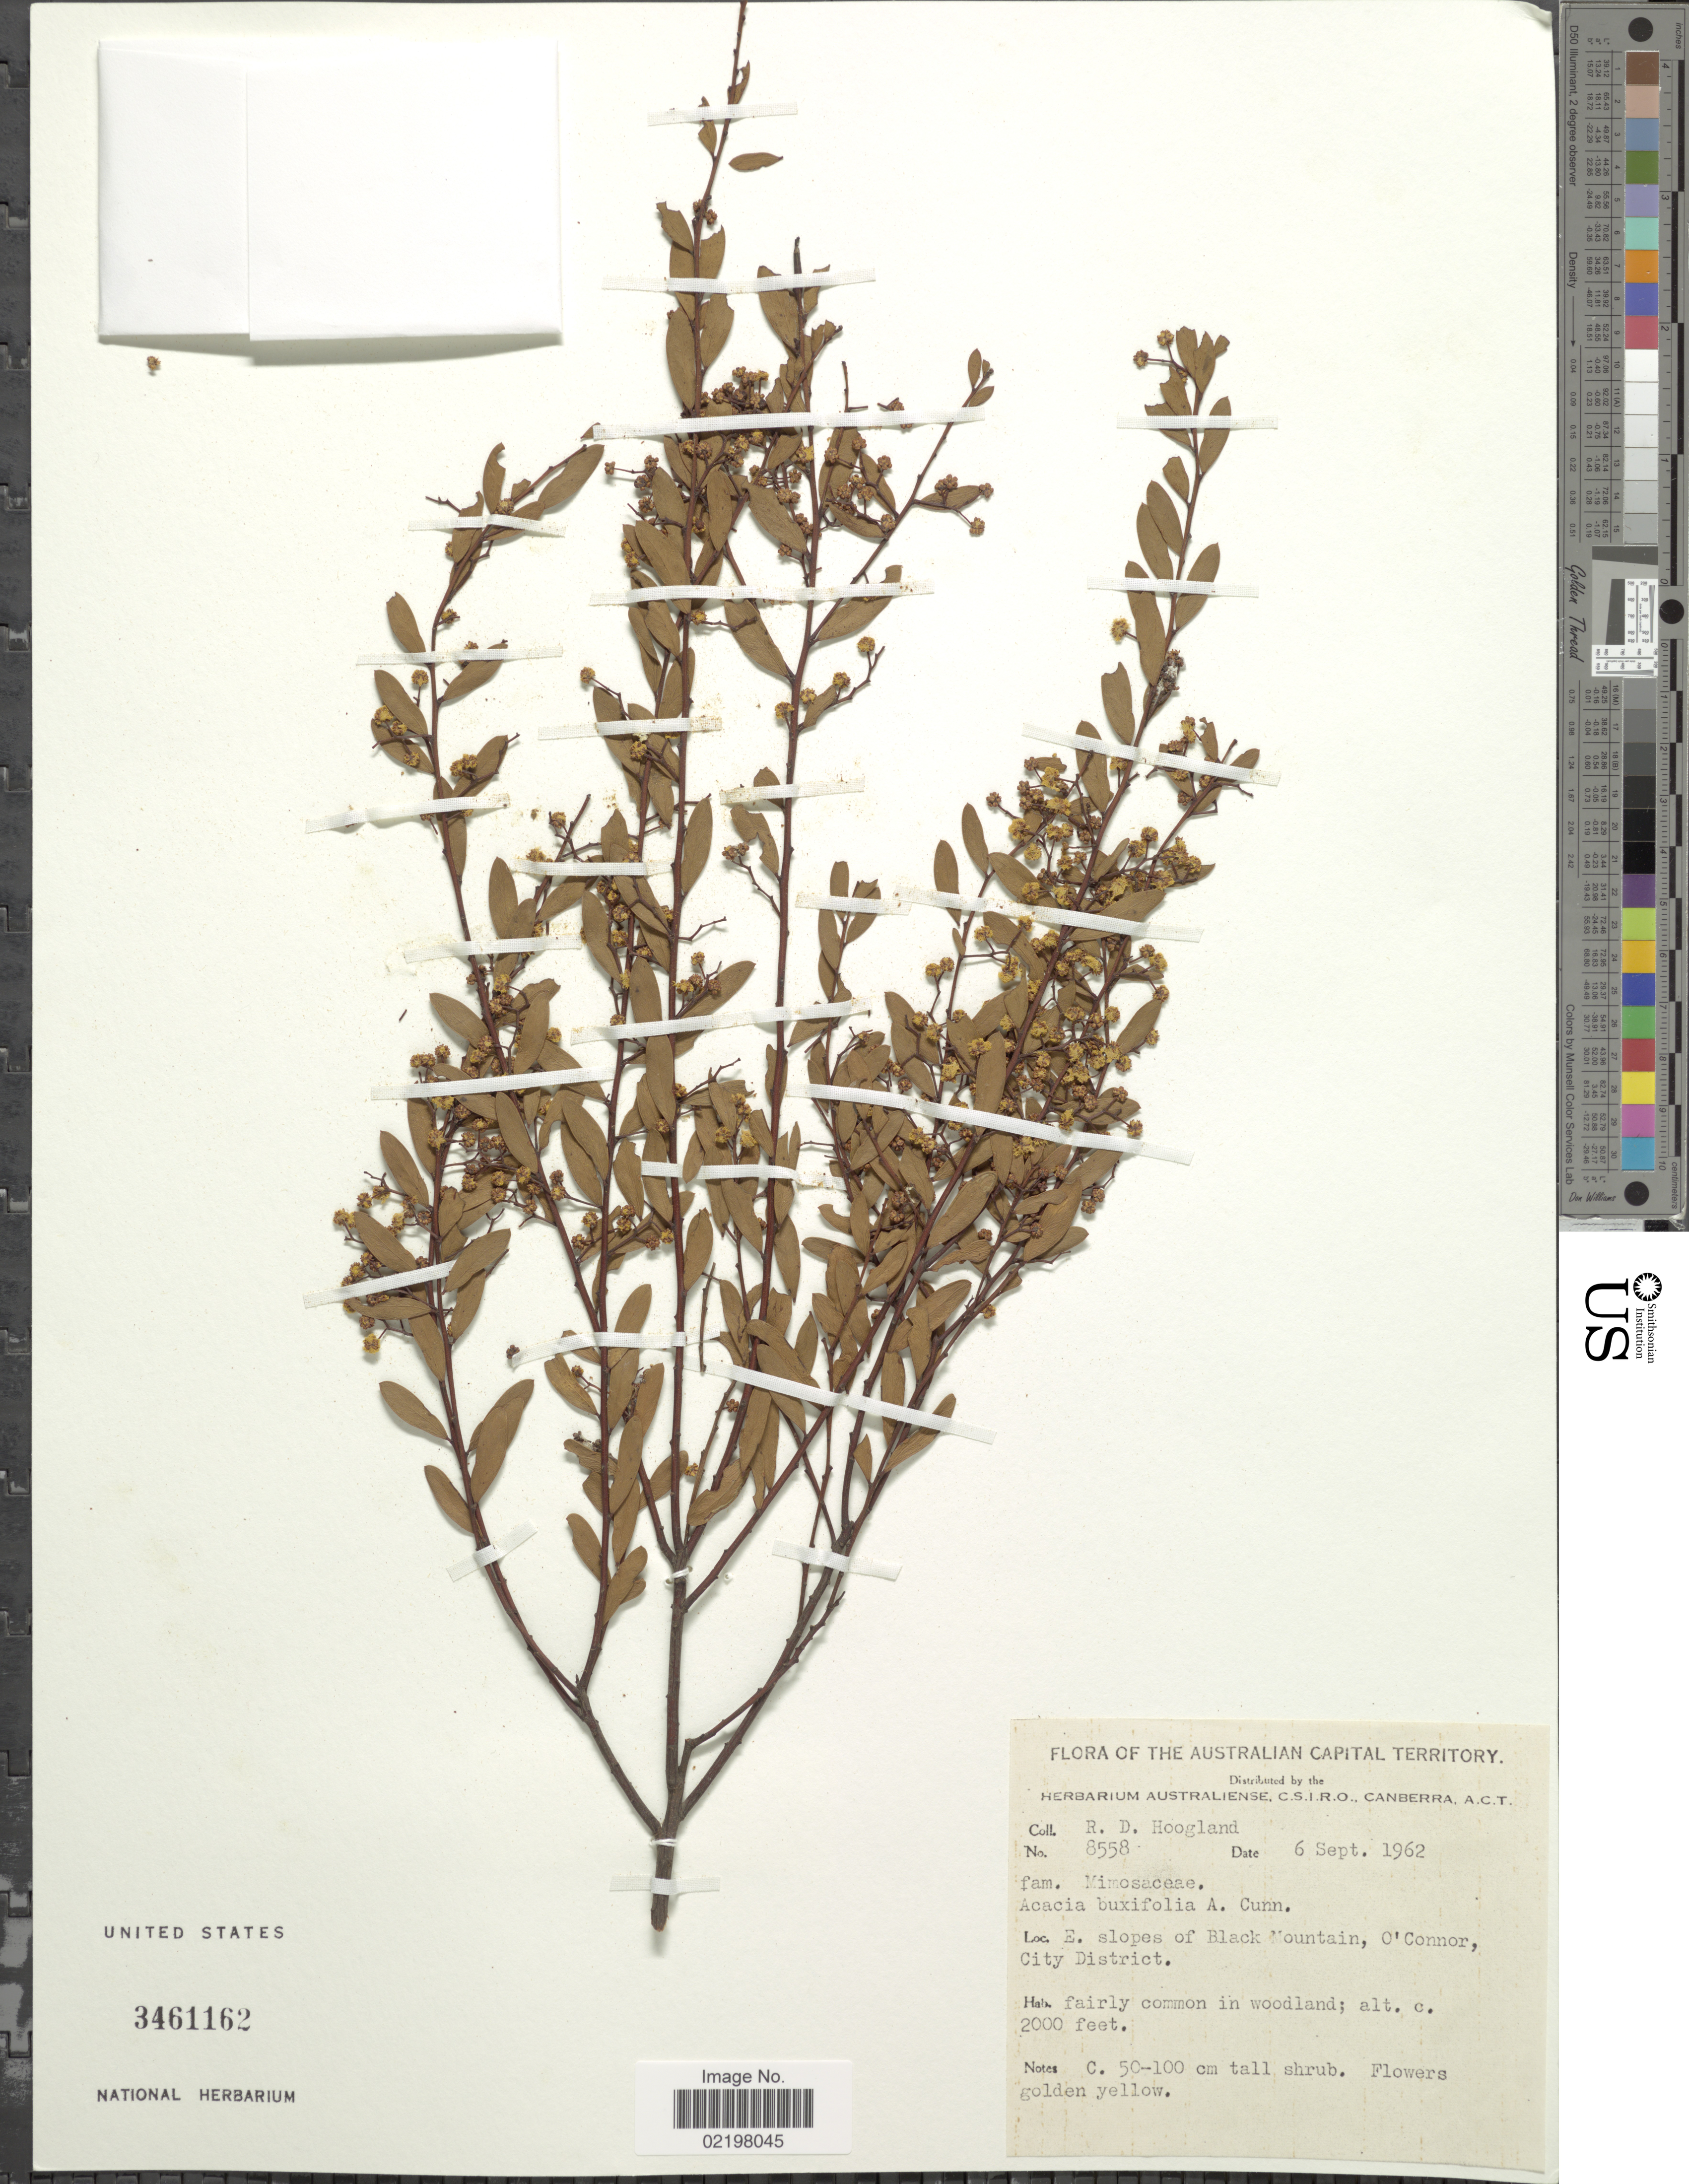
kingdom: Plantae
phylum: Tracheophyta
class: Magnoliopsida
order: Fabales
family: Fabaceae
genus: Acacia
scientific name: Acacia buxifolia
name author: A. Cunn.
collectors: R. D. Hoogland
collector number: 8558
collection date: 1962-09-06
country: Australia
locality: E. slopes of Black Mountain, O' Connor, City District, The Australian Capital Territory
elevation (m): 610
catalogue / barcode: US 3461162